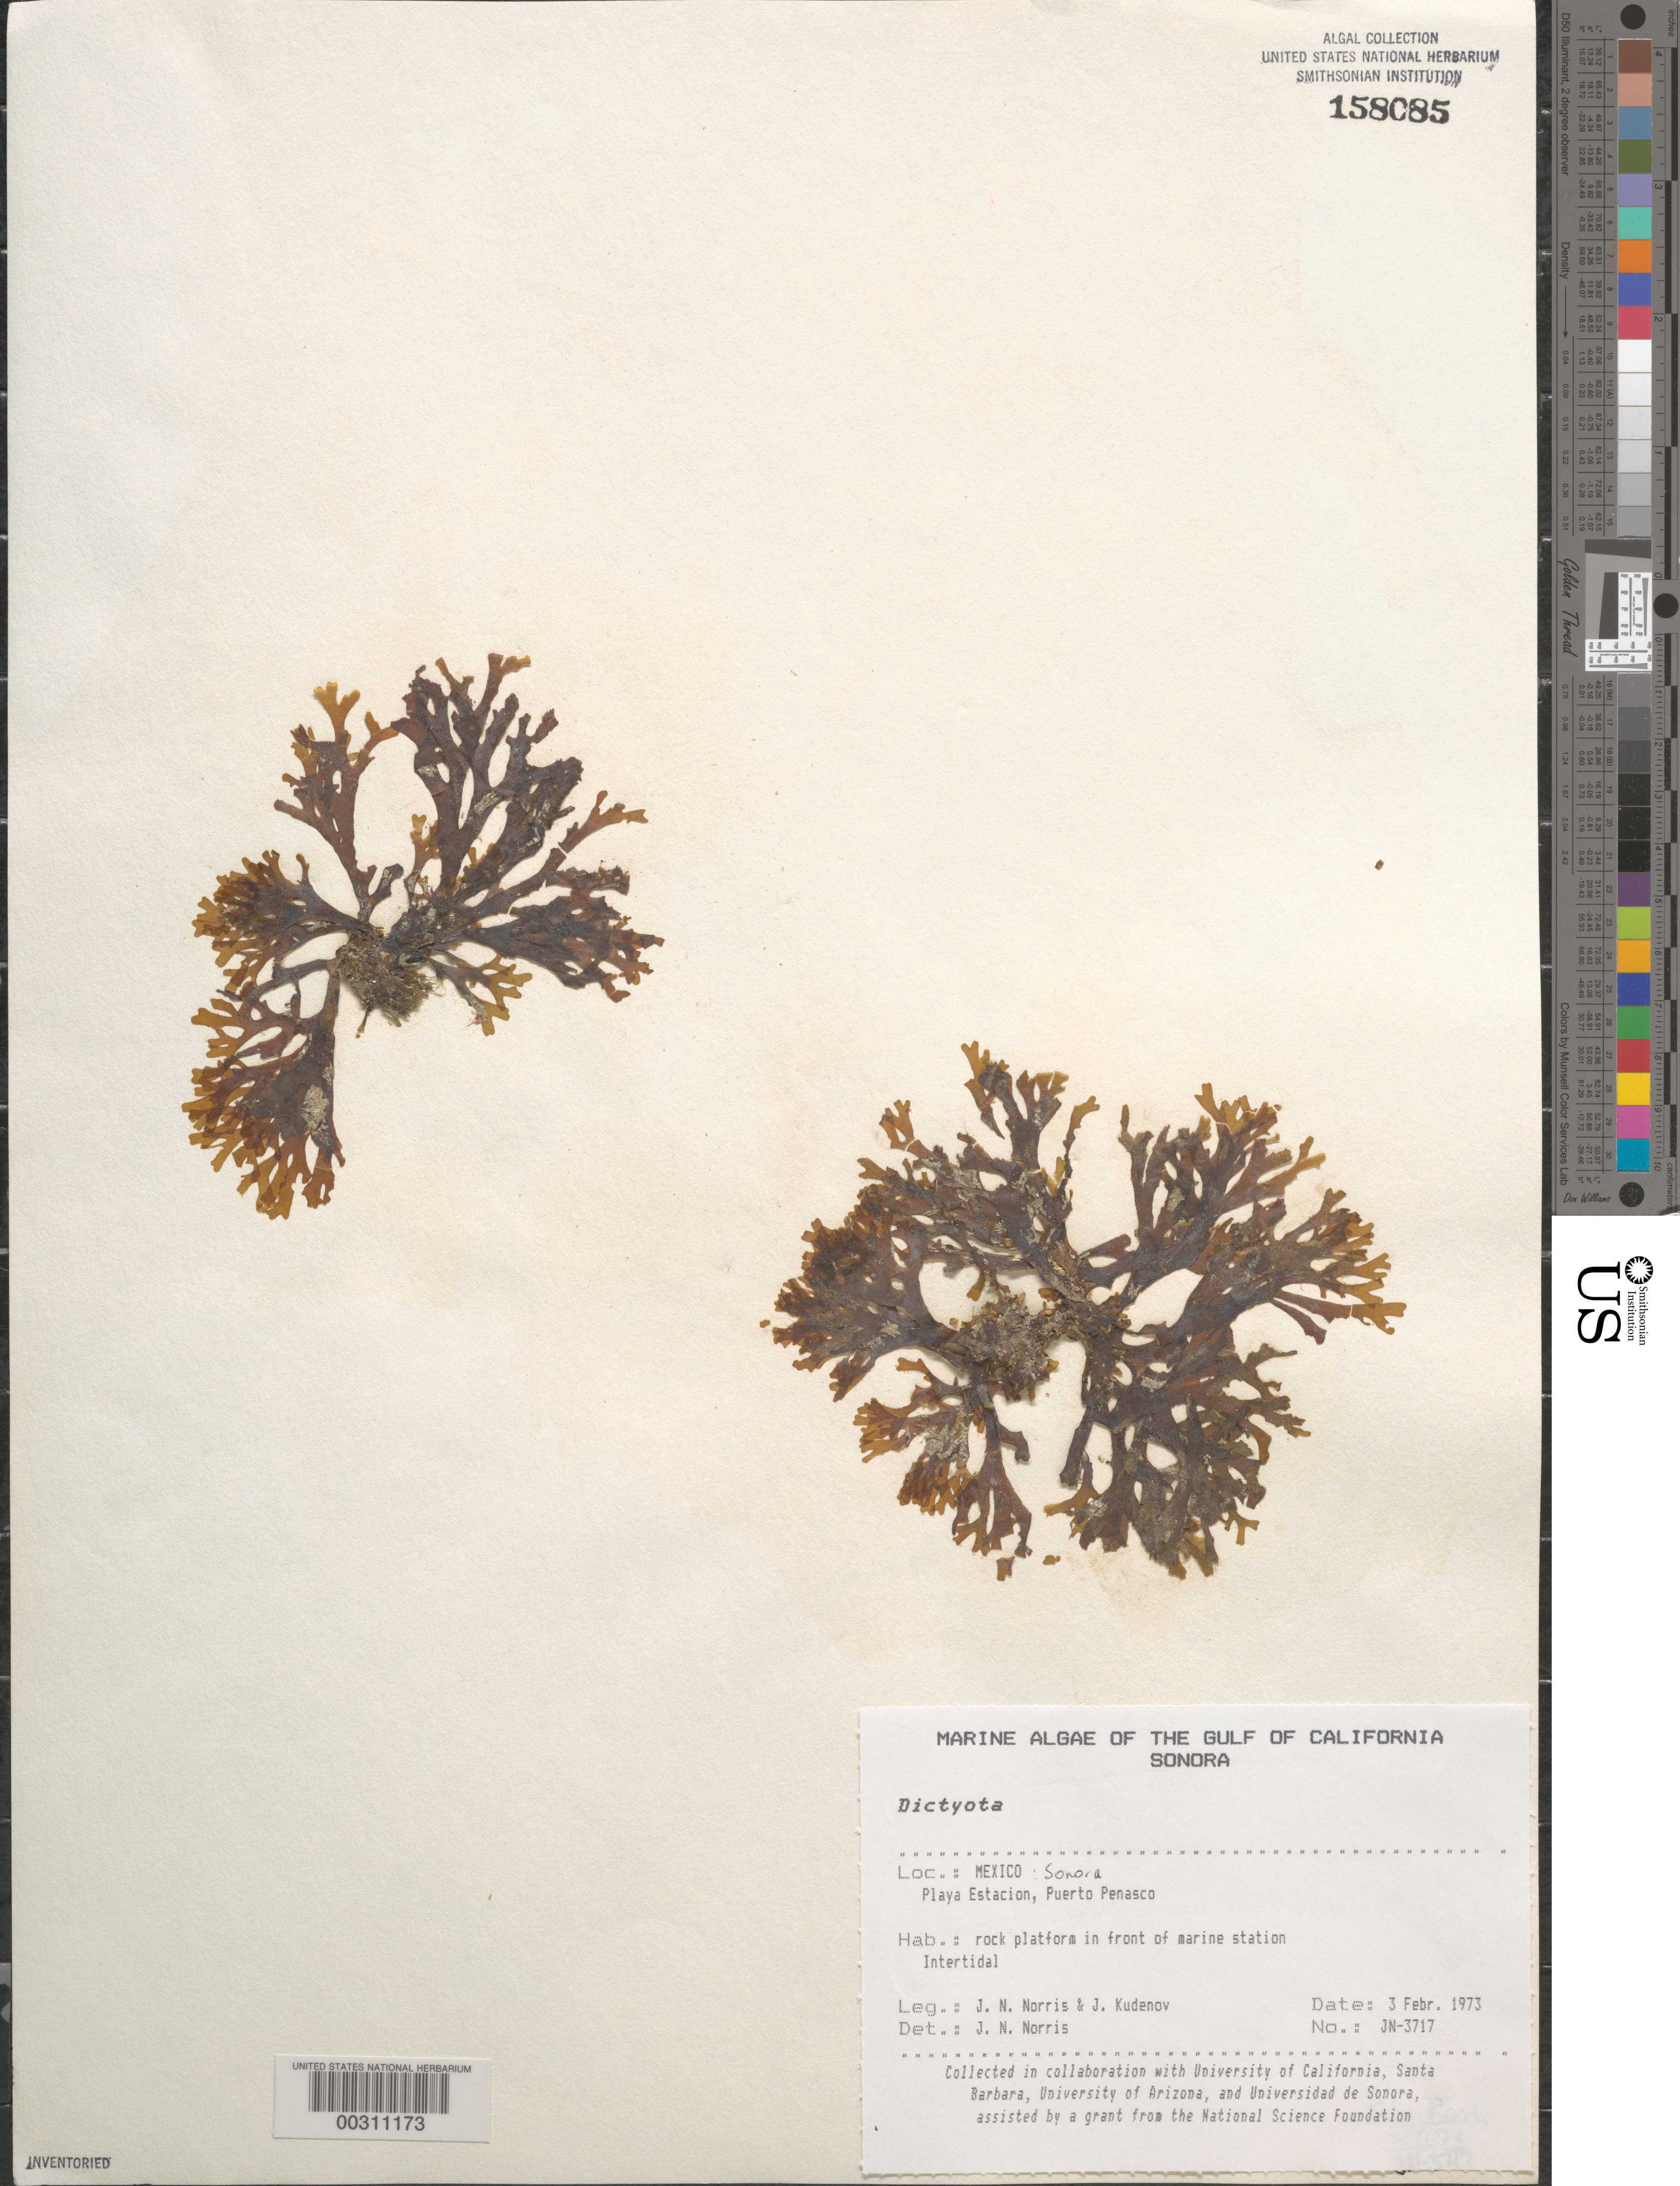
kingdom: Chromista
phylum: Ochrophyta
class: Phaeophyceae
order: Dictyotales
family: Dictyotaceae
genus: Dictyota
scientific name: Dictyota sp.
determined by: Norris, James N.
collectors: J. N. Norris & J. Kudenov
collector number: JN-3717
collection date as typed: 03 Feb 1973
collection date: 1973-02-03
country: Mexico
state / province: Sonora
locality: Playa Estacion, Puerto Penasco, marine laboratory shore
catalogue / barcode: US 158085